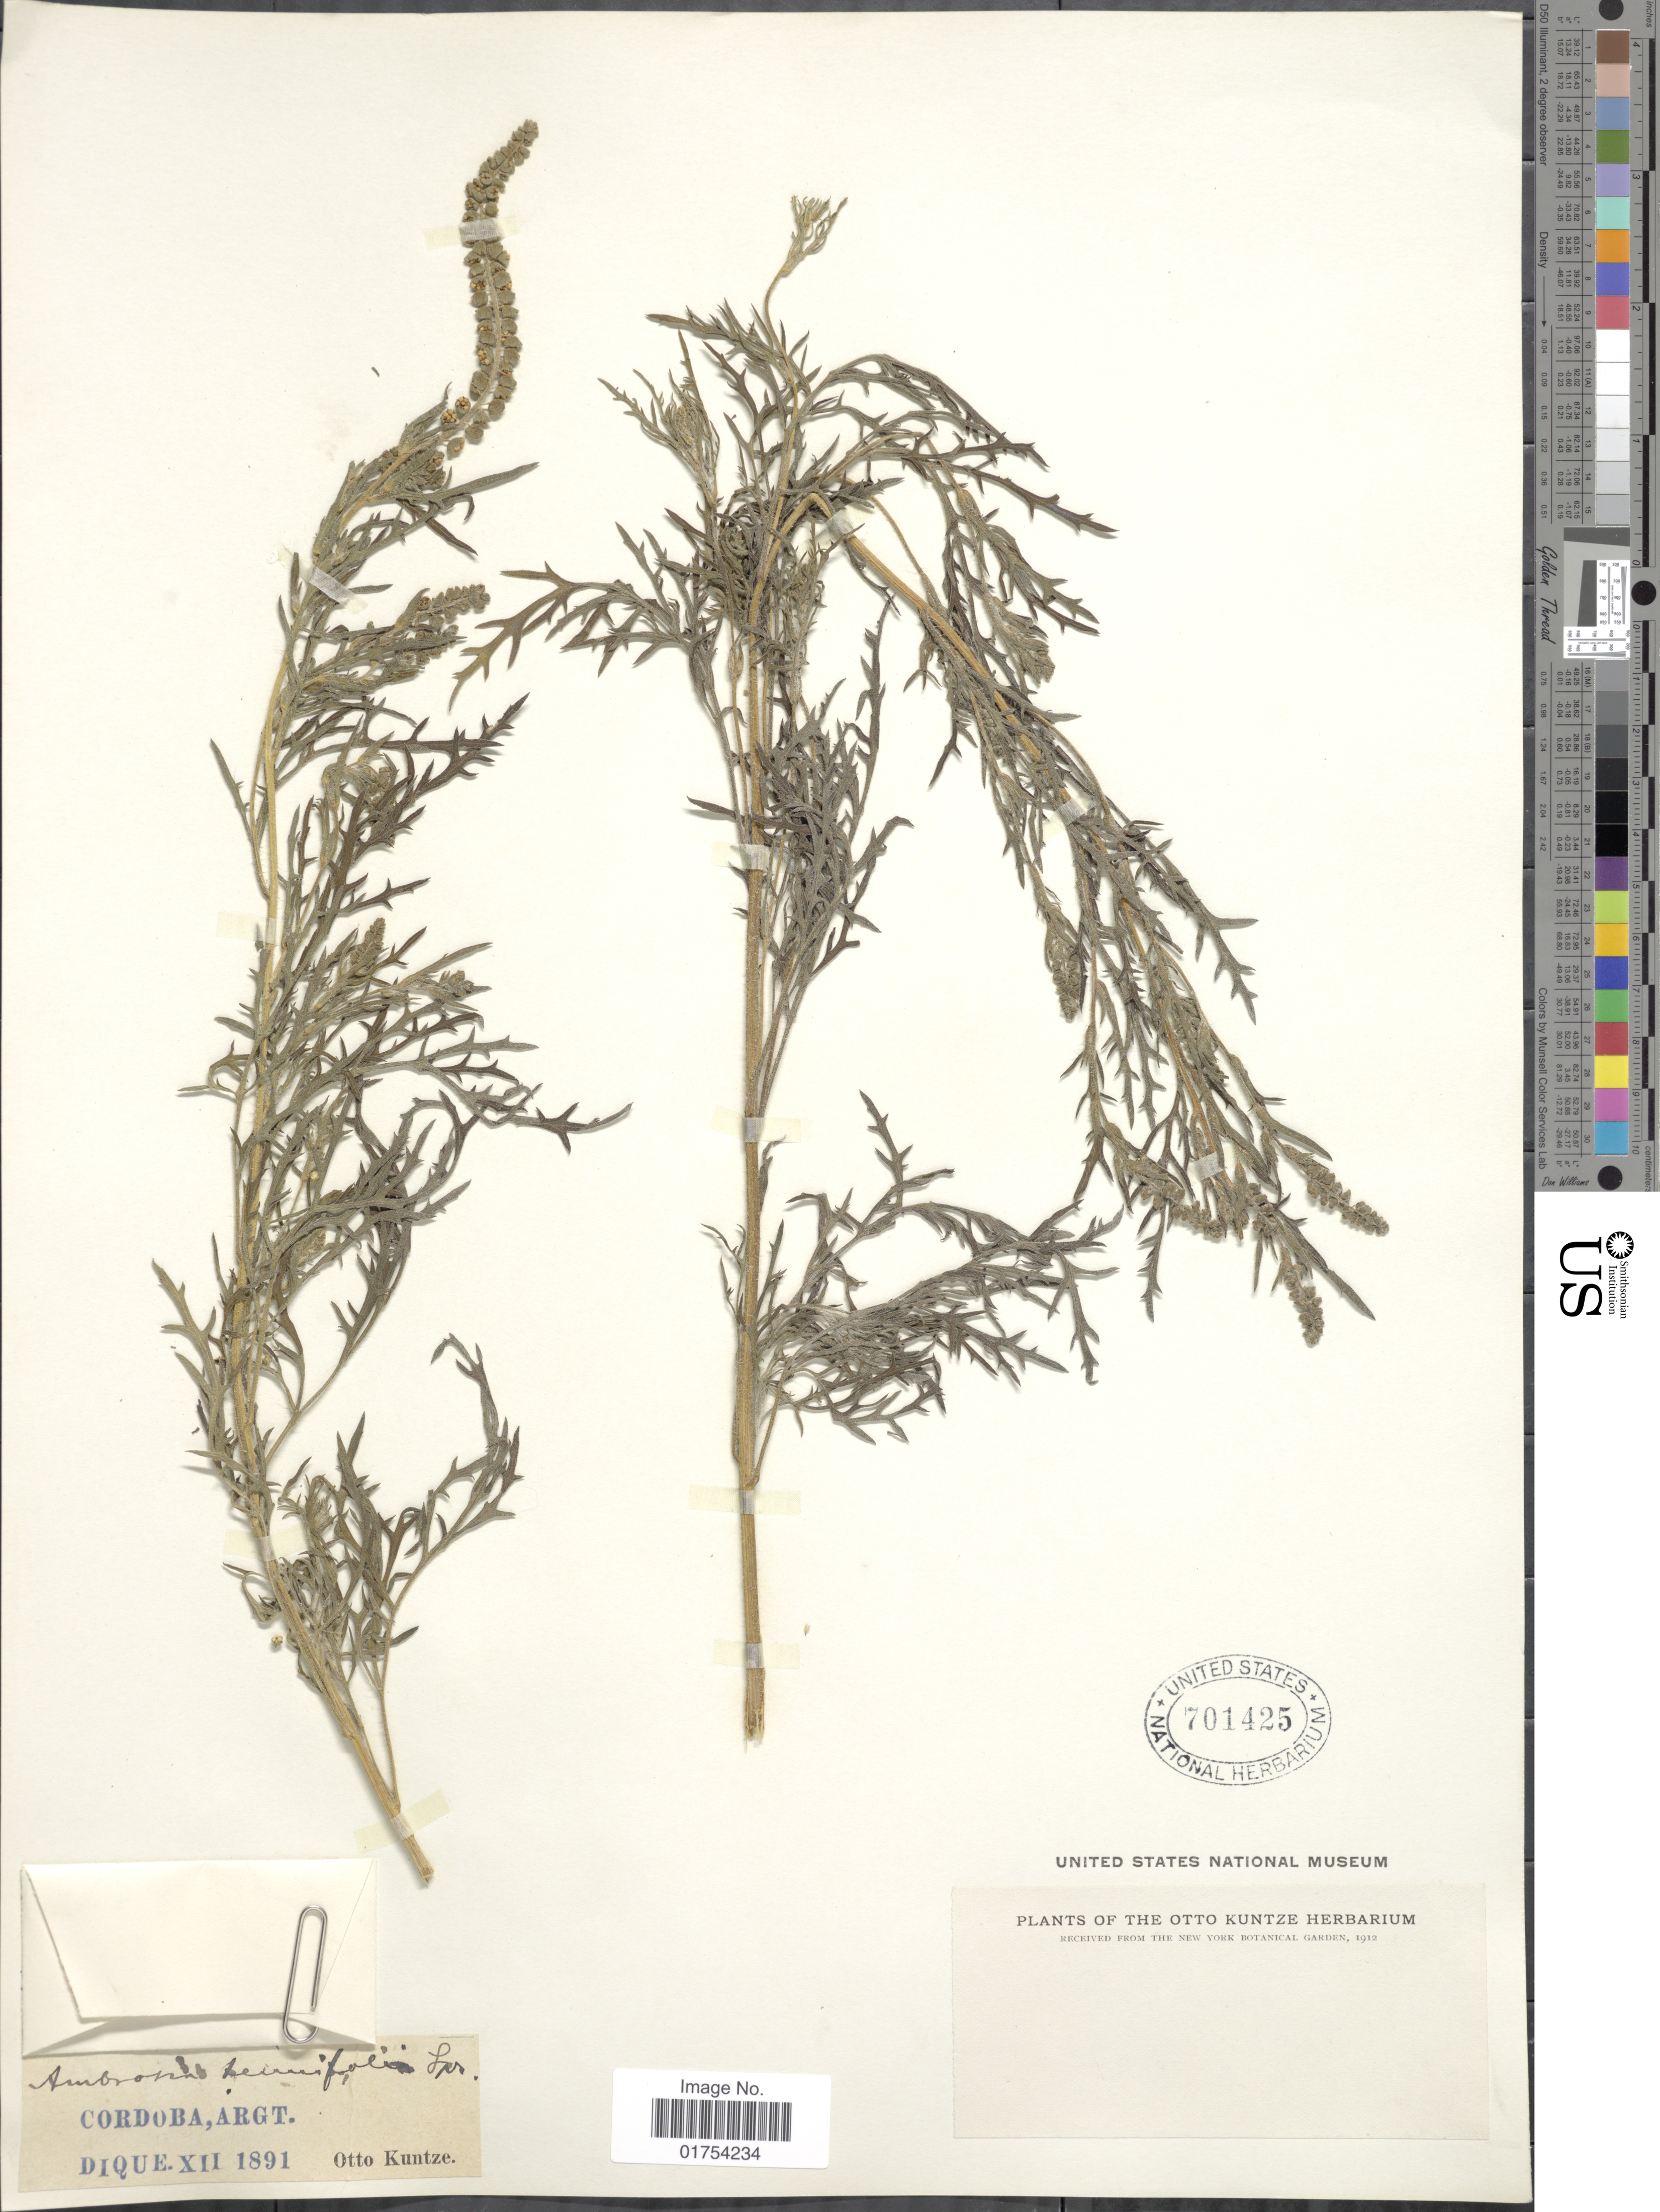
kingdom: Plantae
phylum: Tracheophyta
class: Magnoliopsida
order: Asterales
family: Asteraceae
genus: Ambrosia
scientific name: Ambrosia tenuifolia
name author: Spreng.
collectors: C.E.O. Kuntze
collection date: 1891-12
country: Argentina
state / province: Cordoba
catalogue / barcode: US 701425